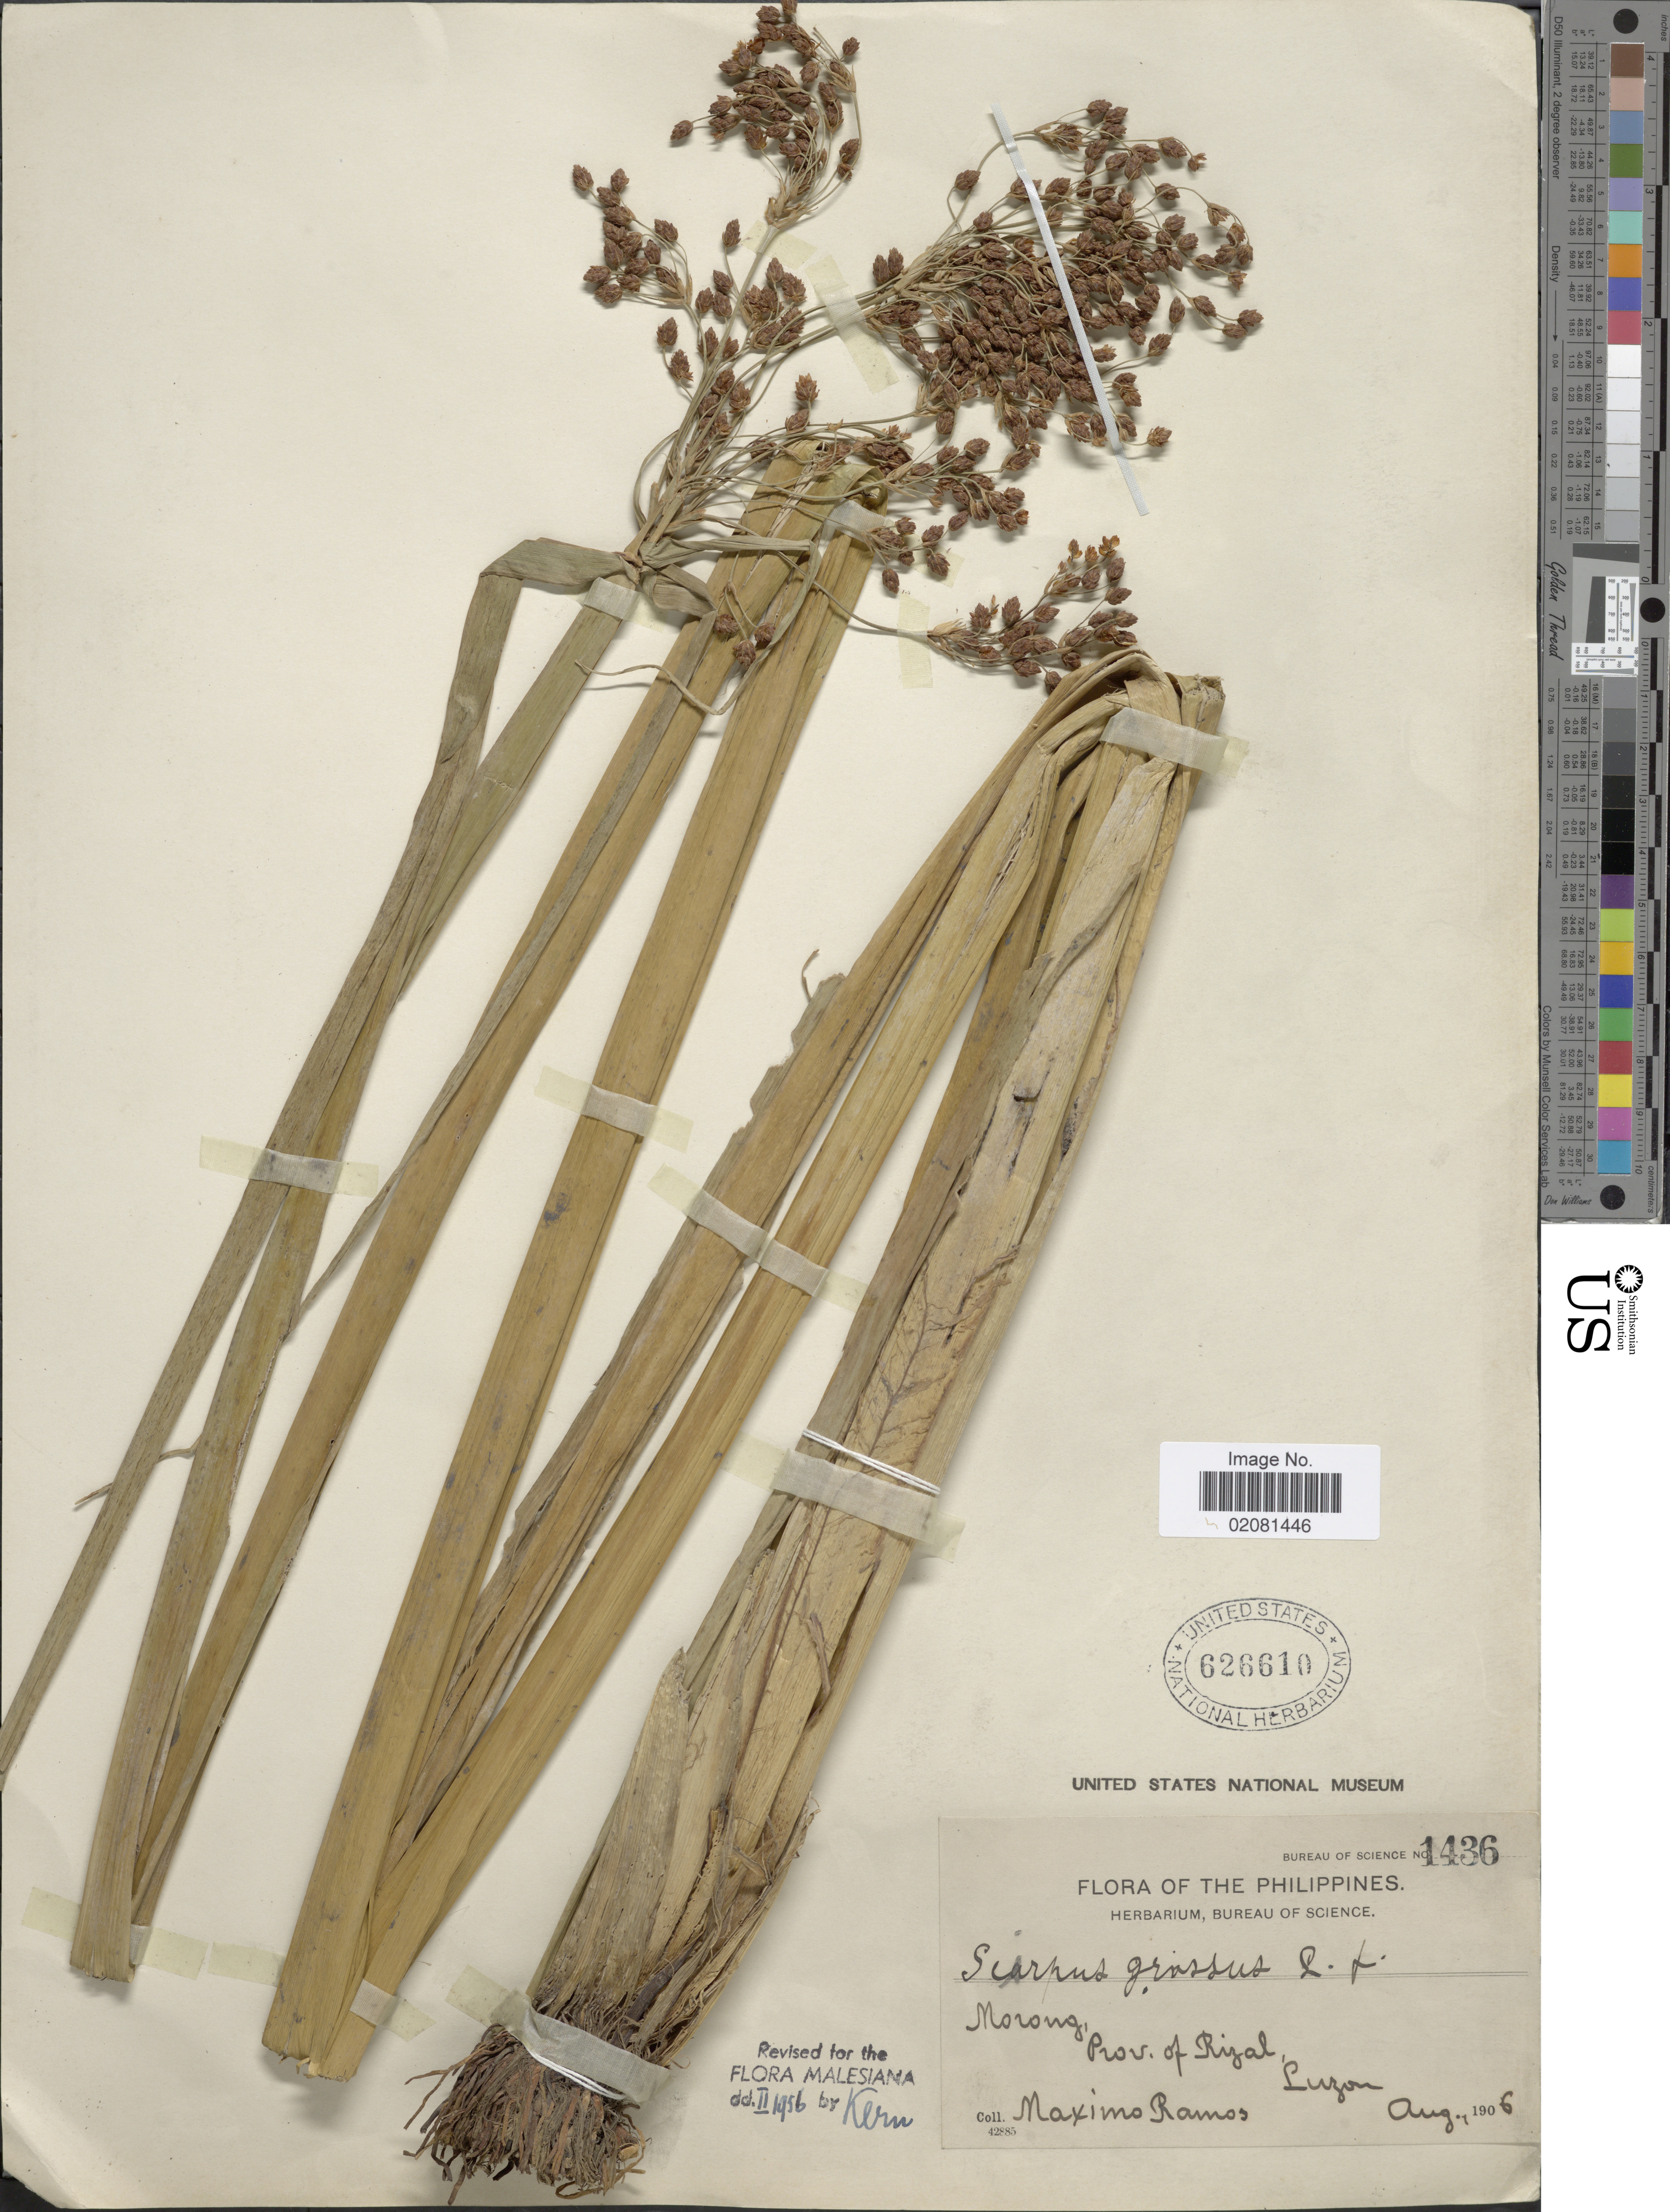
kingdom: Plantae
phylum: Tracheophyta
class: Liliopsida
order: Poales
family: Cyperaceae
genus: Actinoscirpus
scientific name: Actinoscirpus grossus var. grossus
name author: (L. f.) Goetgh. & D.A. Simpson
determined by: Strong, M. T., (US), Smithsonian Institution - National Museum of Natural History (UNITED STATES)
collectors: M. Ramos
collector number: Bureau of Science 1436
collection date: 1906-08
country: Philippines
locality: Morong, Prov. of Rizal, Luzon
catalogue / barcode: US 626610